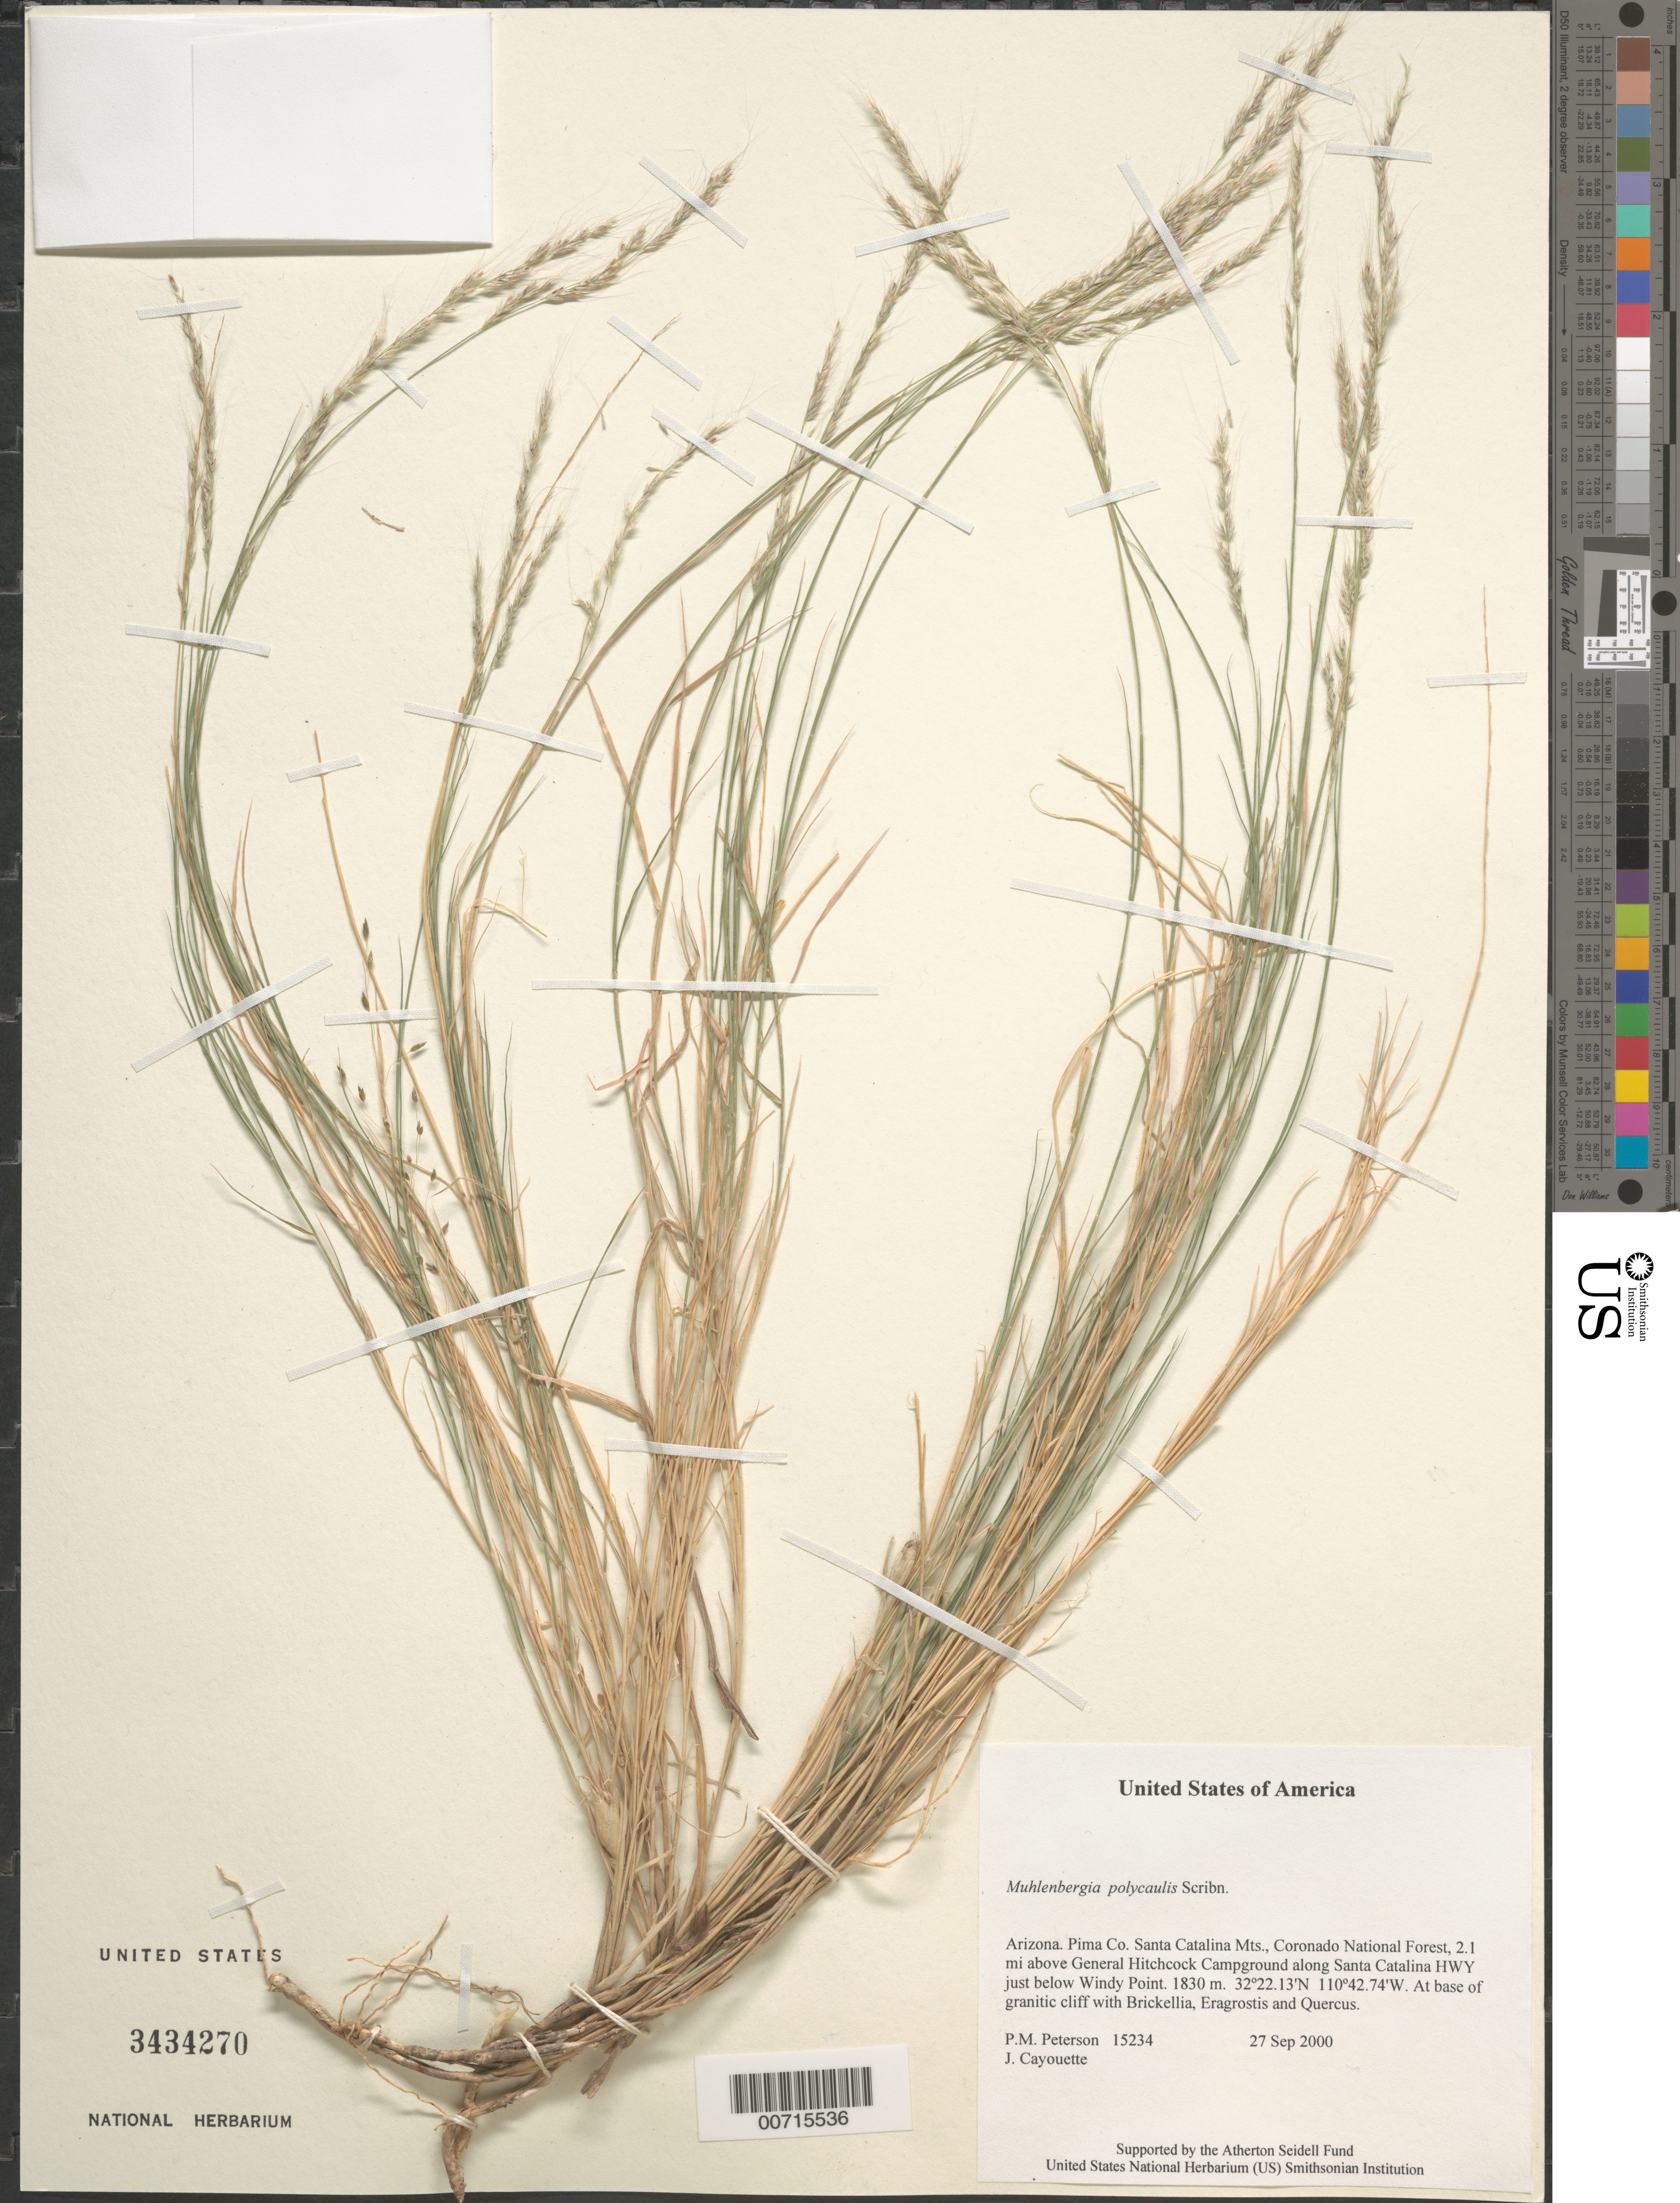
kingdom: Plantae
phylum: Tracheophyta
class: Liliopsida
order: Poales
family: Poaceae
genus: Muhlenbergia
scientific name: Muhlenbergia polycaulis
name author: Scribn.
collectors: P. M. Peterson & J. Cayouette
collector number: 15234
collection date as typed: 27 Sep 2000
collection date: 2000-09-27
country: United States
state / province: Arizona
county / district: Pima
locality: Santa Catalina Mts., Coronado National Forest, 2.1 mi above General Hitchcock Campground along Santa Catalina HWY just below Windy Point.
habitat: At base of granitic cliff with Brickellia, Eragrostis and Quercus.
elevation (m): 1830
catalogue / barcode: US 3434270